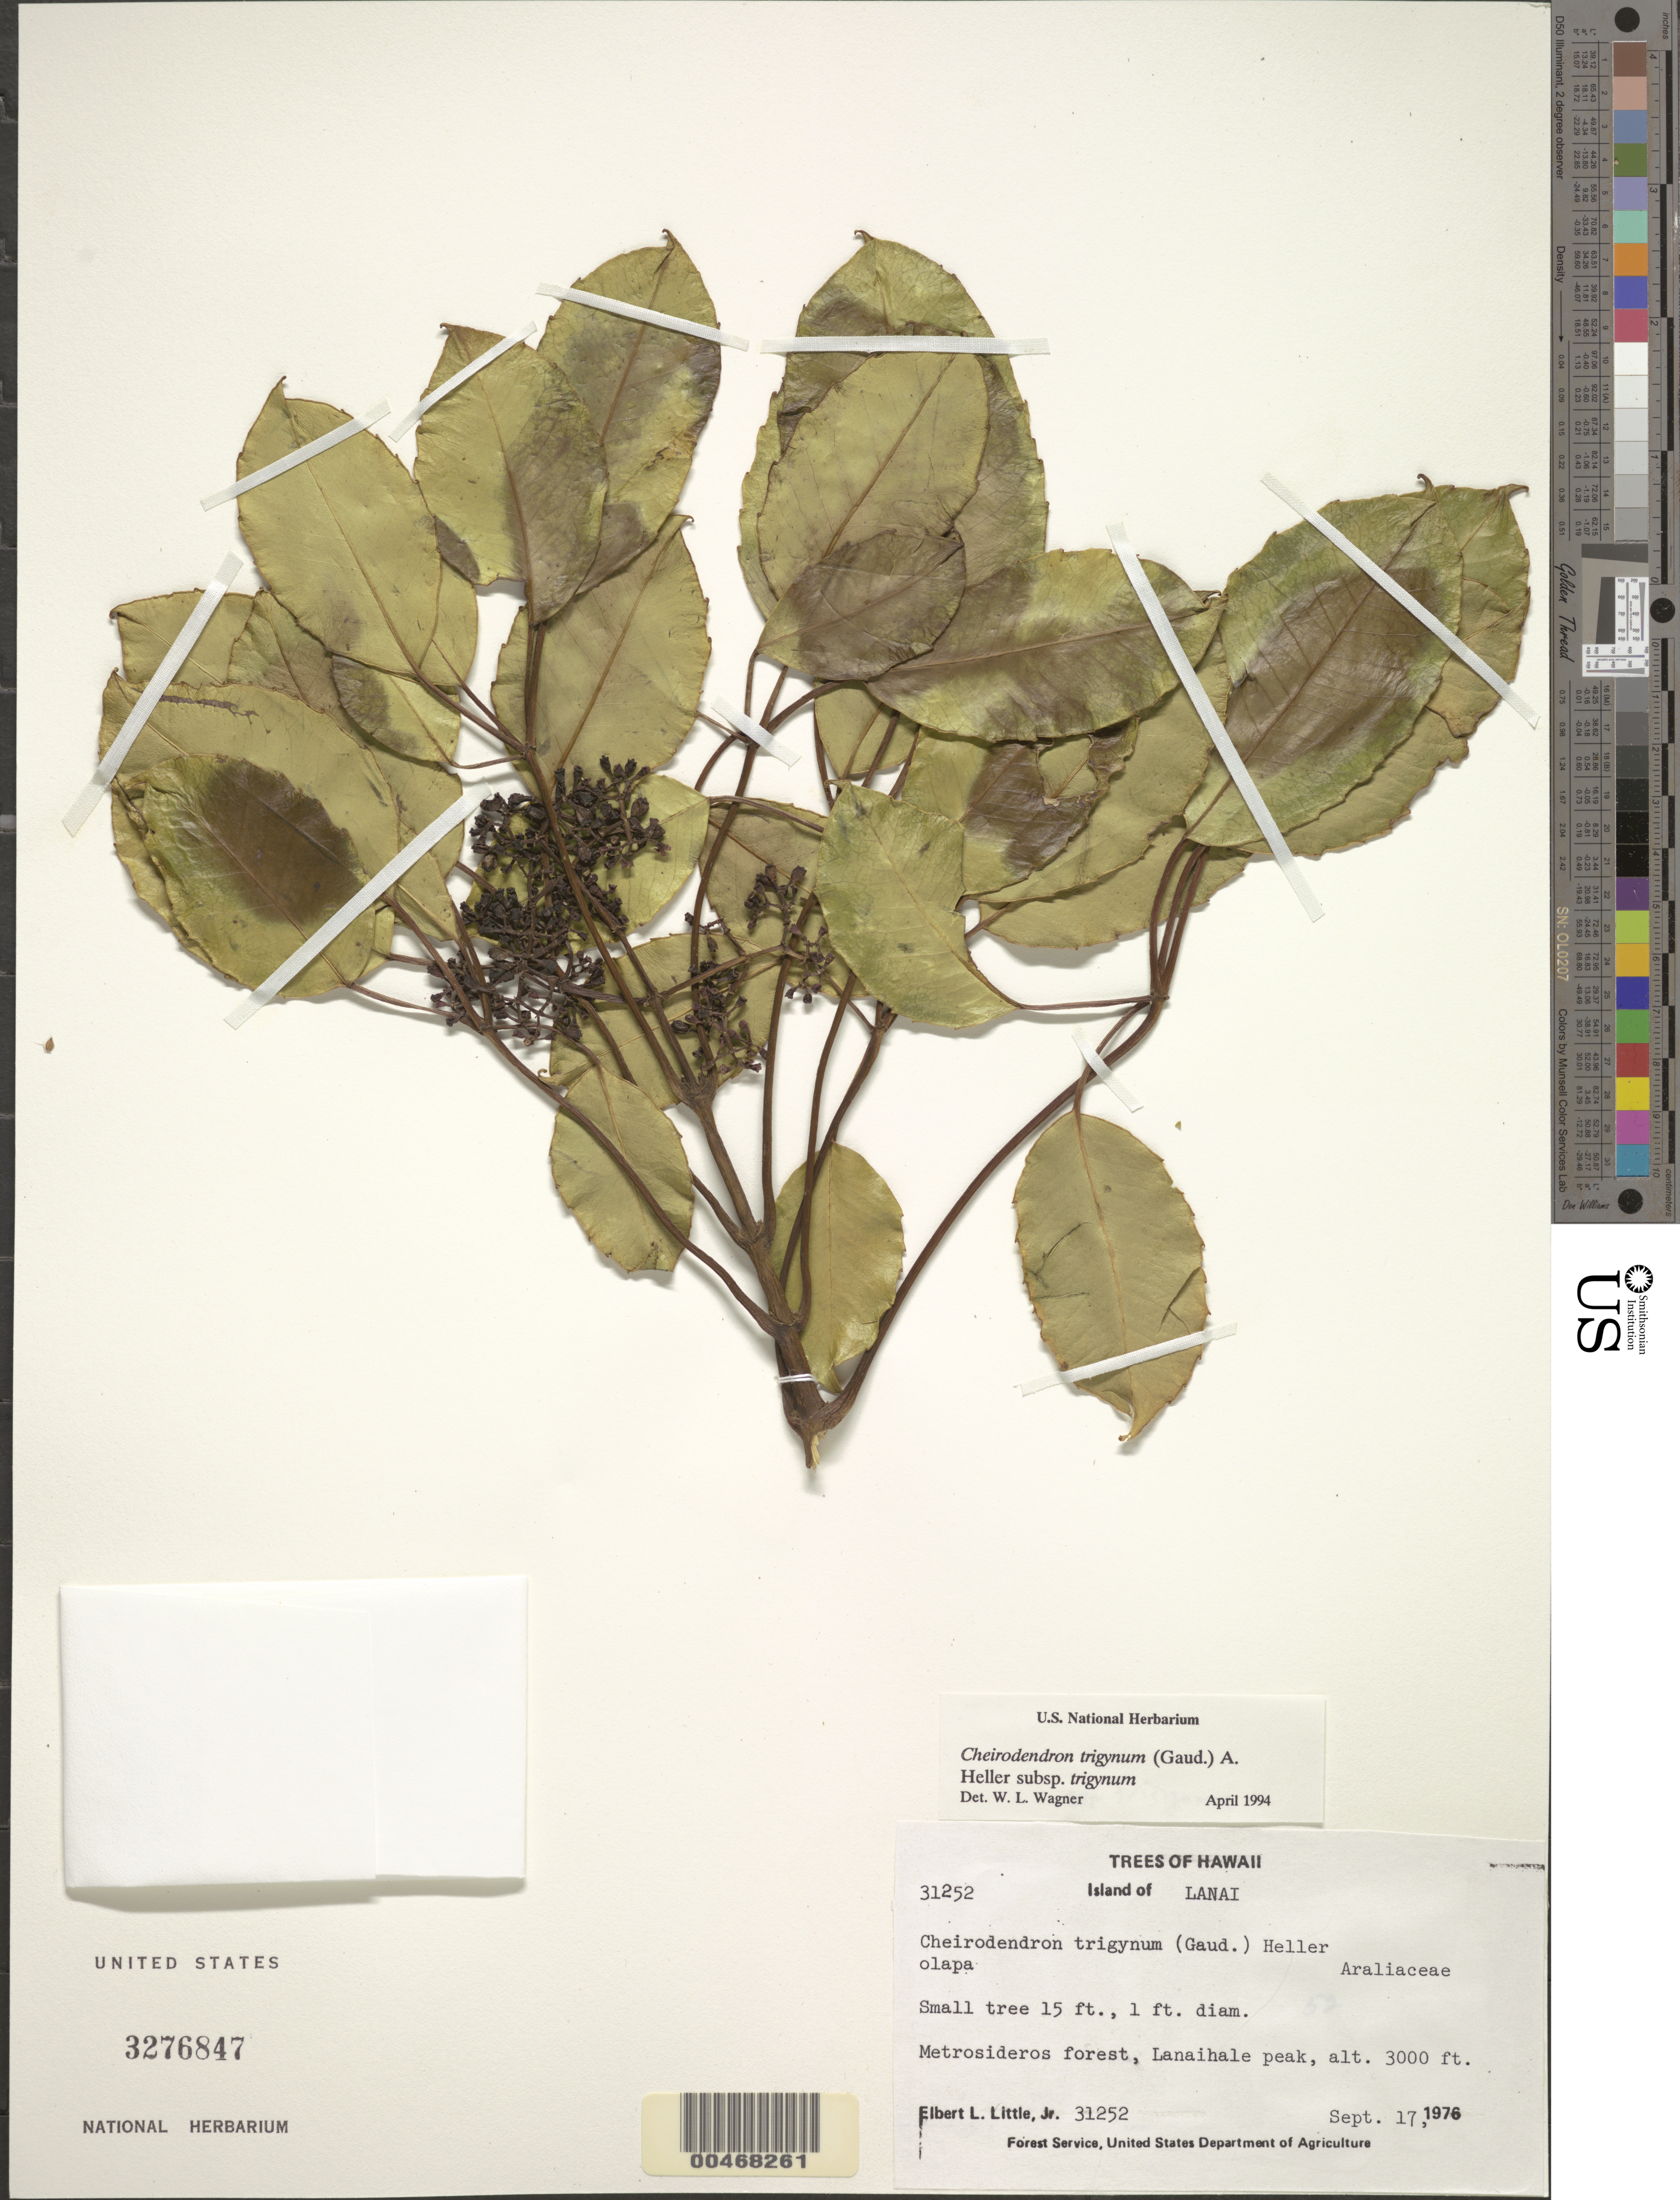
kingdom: Plantae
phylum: Tracheophyta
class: Magnoliopsida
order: Apiales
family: Araliaceae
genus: Cheirodendron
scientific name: Cheirodendron trigynum subsp. trigynum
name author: (Gaudich.) A. Heller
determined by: Wagner, W. L., (BOT), Smithsonian Institution - National Museum of Natural History (UNITED STATES)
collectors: E. L. Little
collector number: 31252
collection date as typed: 17 Sep 1976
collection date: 1976-09-17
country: United States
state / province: Hawaii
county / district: Maui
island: Lana'i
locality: Lanaihale peak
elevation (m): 914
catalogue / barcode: US 3276847